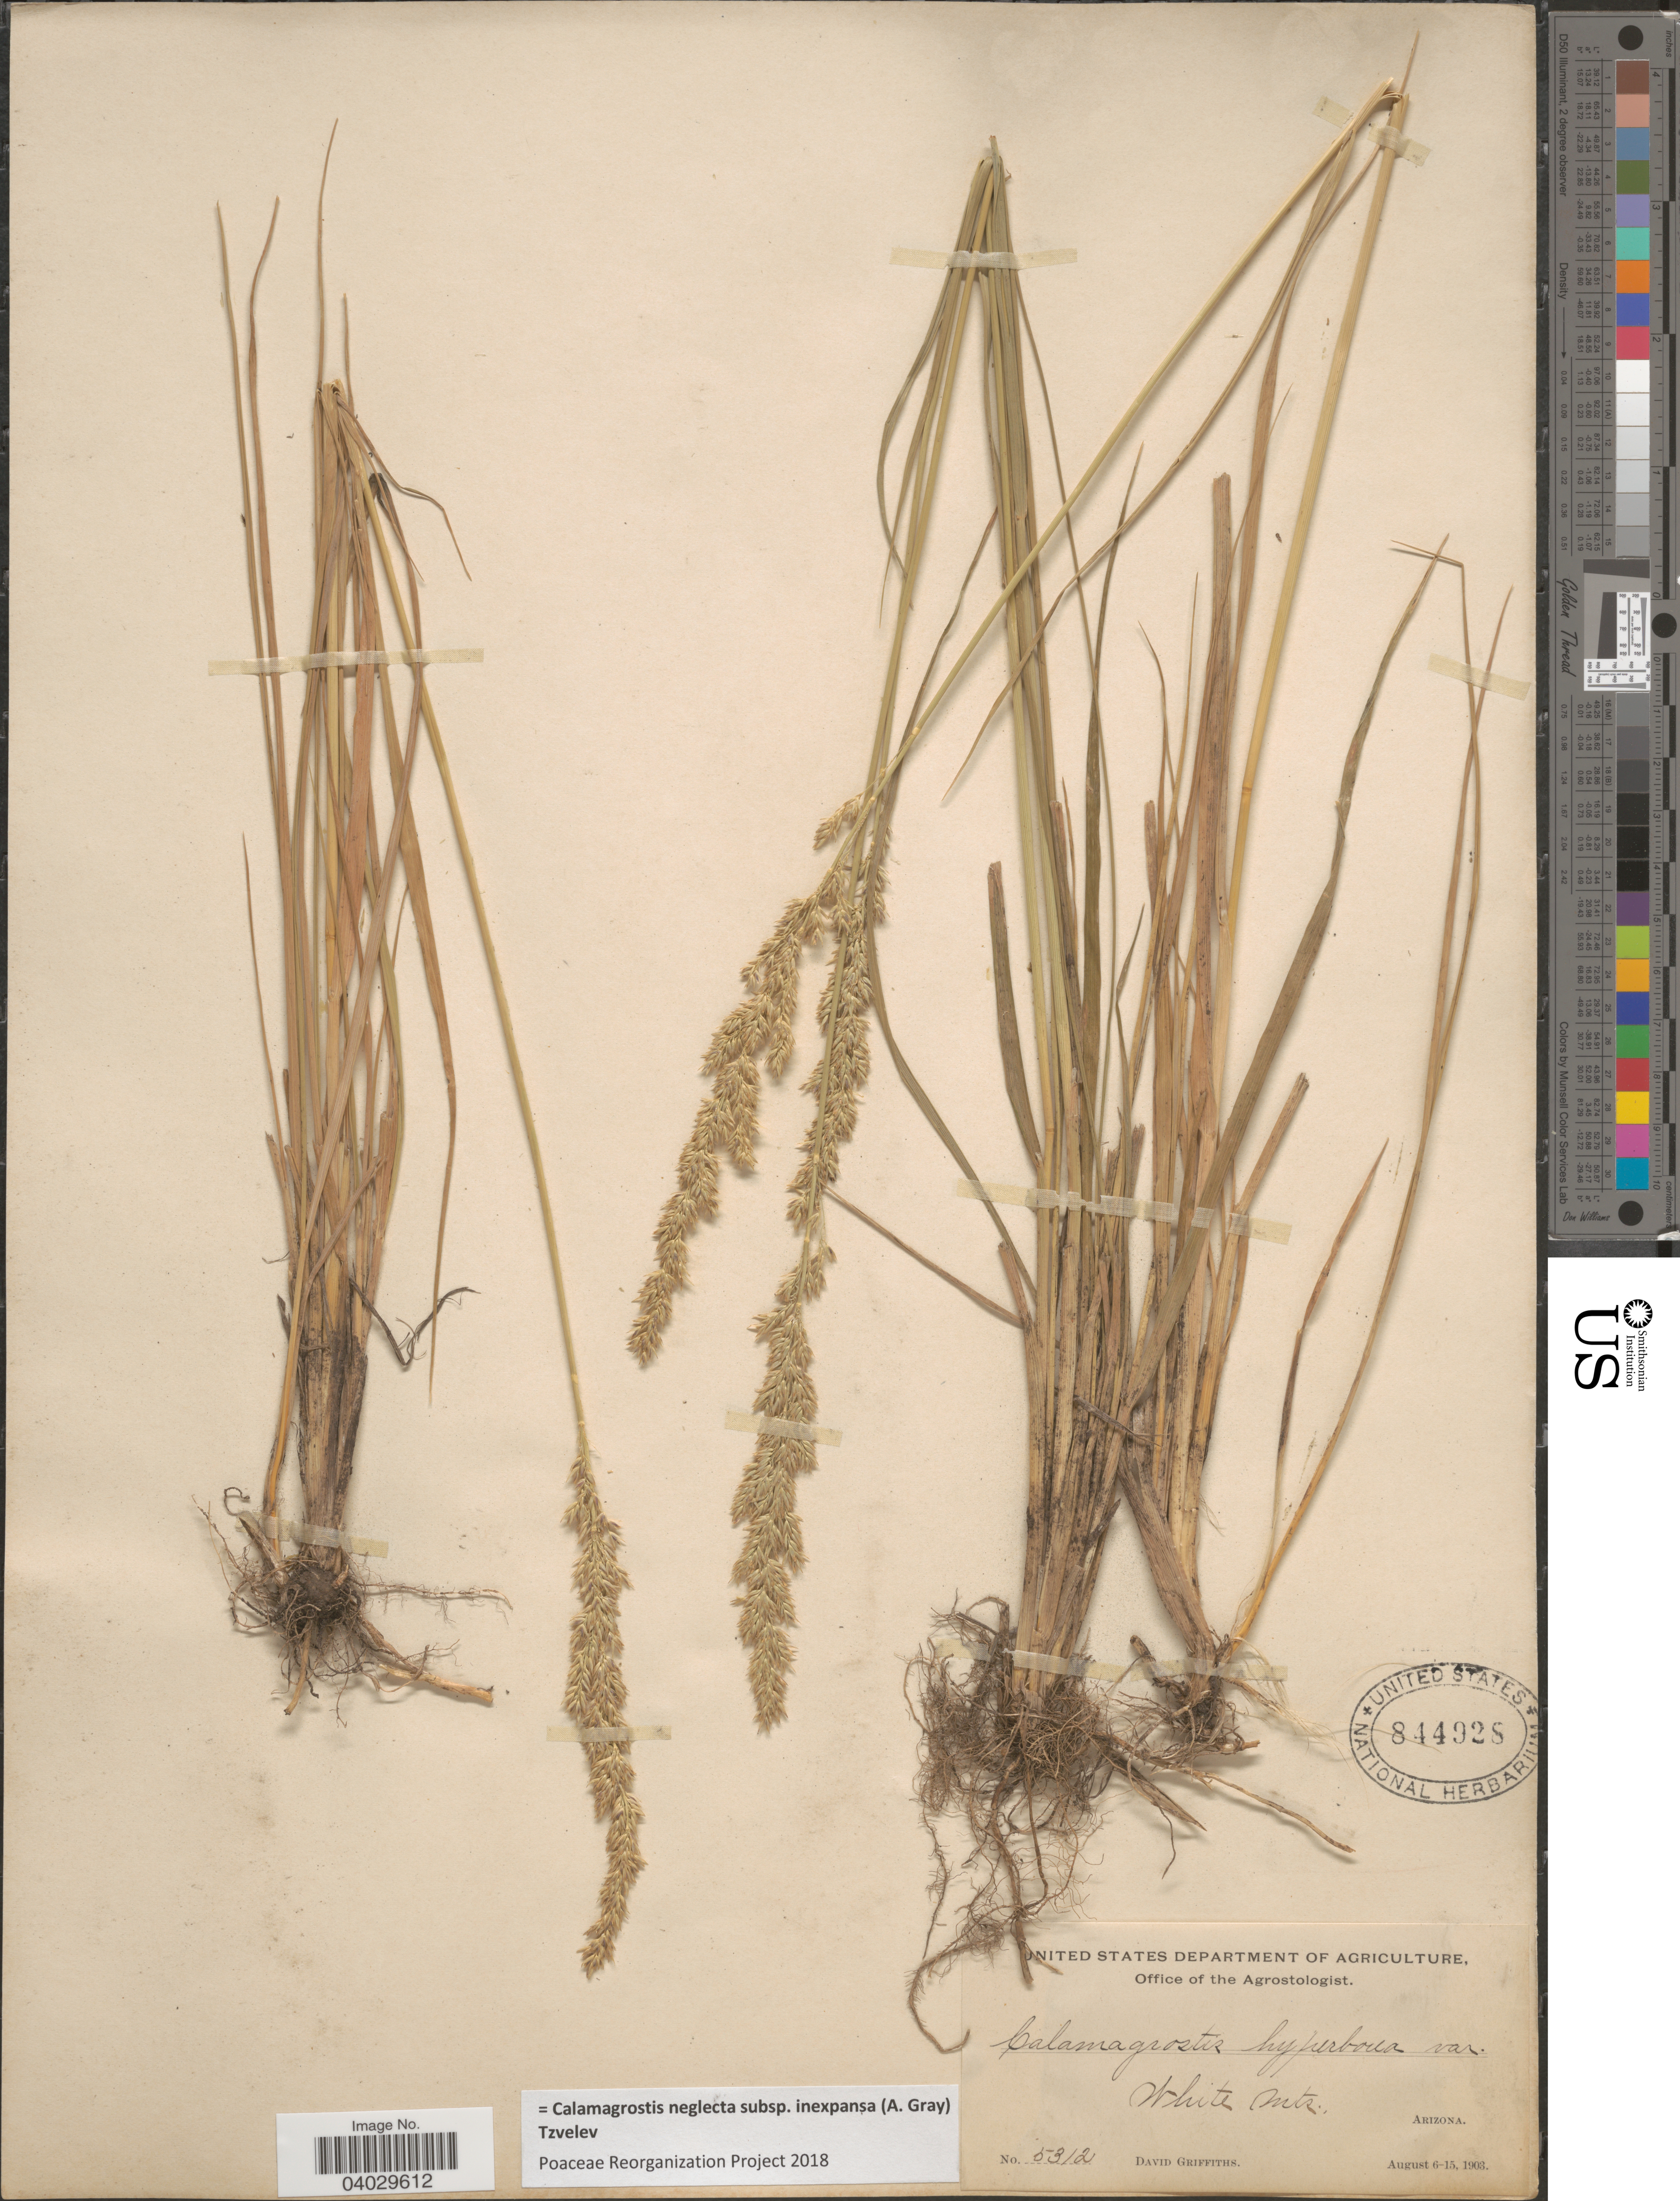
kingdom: Plantae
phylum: Tracheophyta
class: Liliopsida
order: Poales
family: Poaceae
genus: Calamagrostis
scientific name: Calamagrostis neglecta subsp. inexpansa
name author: (A. Gray) Tzvelev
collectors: D. Griffiths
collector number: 5312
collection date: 1903-08-06/1903-08-15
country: United States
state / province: Arizona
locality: White Mts.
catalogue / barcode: US 844928